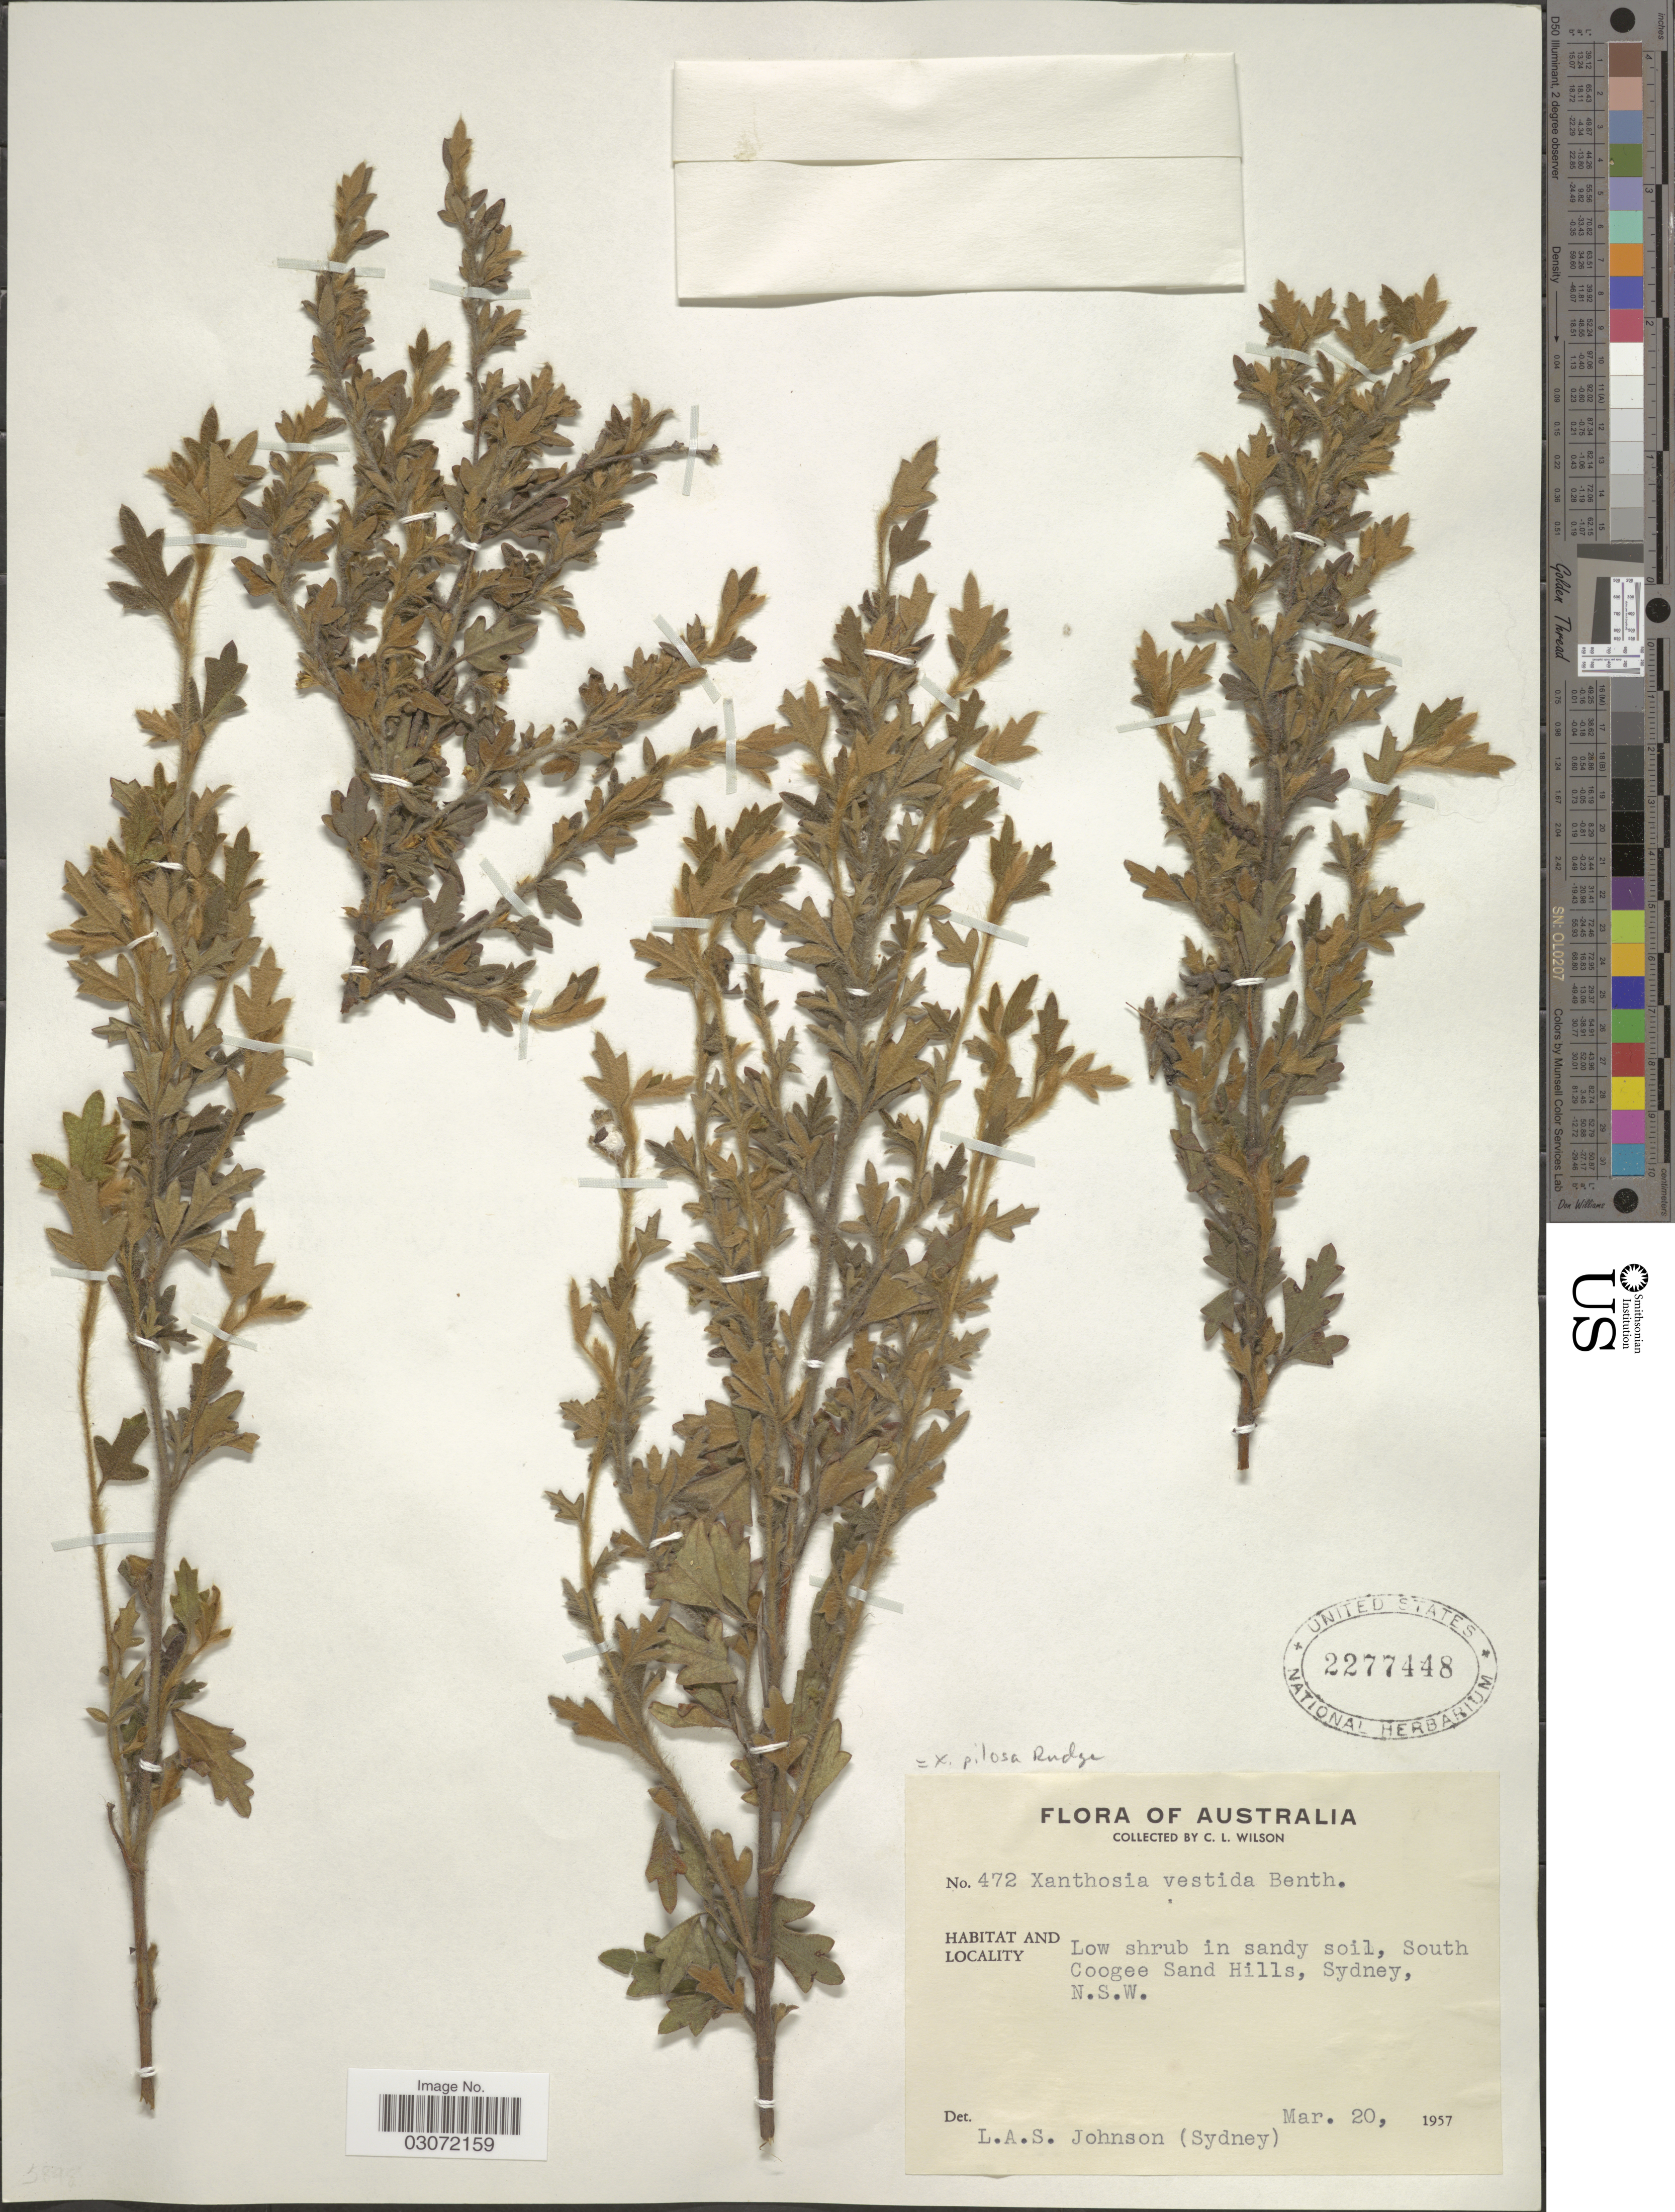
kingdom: Plantae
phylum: Tracheophyta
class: Magnoliopsida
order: Apiales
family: Apiaceae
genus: Xanthosia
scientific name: Xanthosia pilosa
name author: Rudge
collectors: C. L. Wilson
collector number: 472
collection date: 1957-03-20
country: Australia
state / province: New South Wales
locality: South Coogee Sand Hills, Sydney.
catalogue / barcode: US 2277448